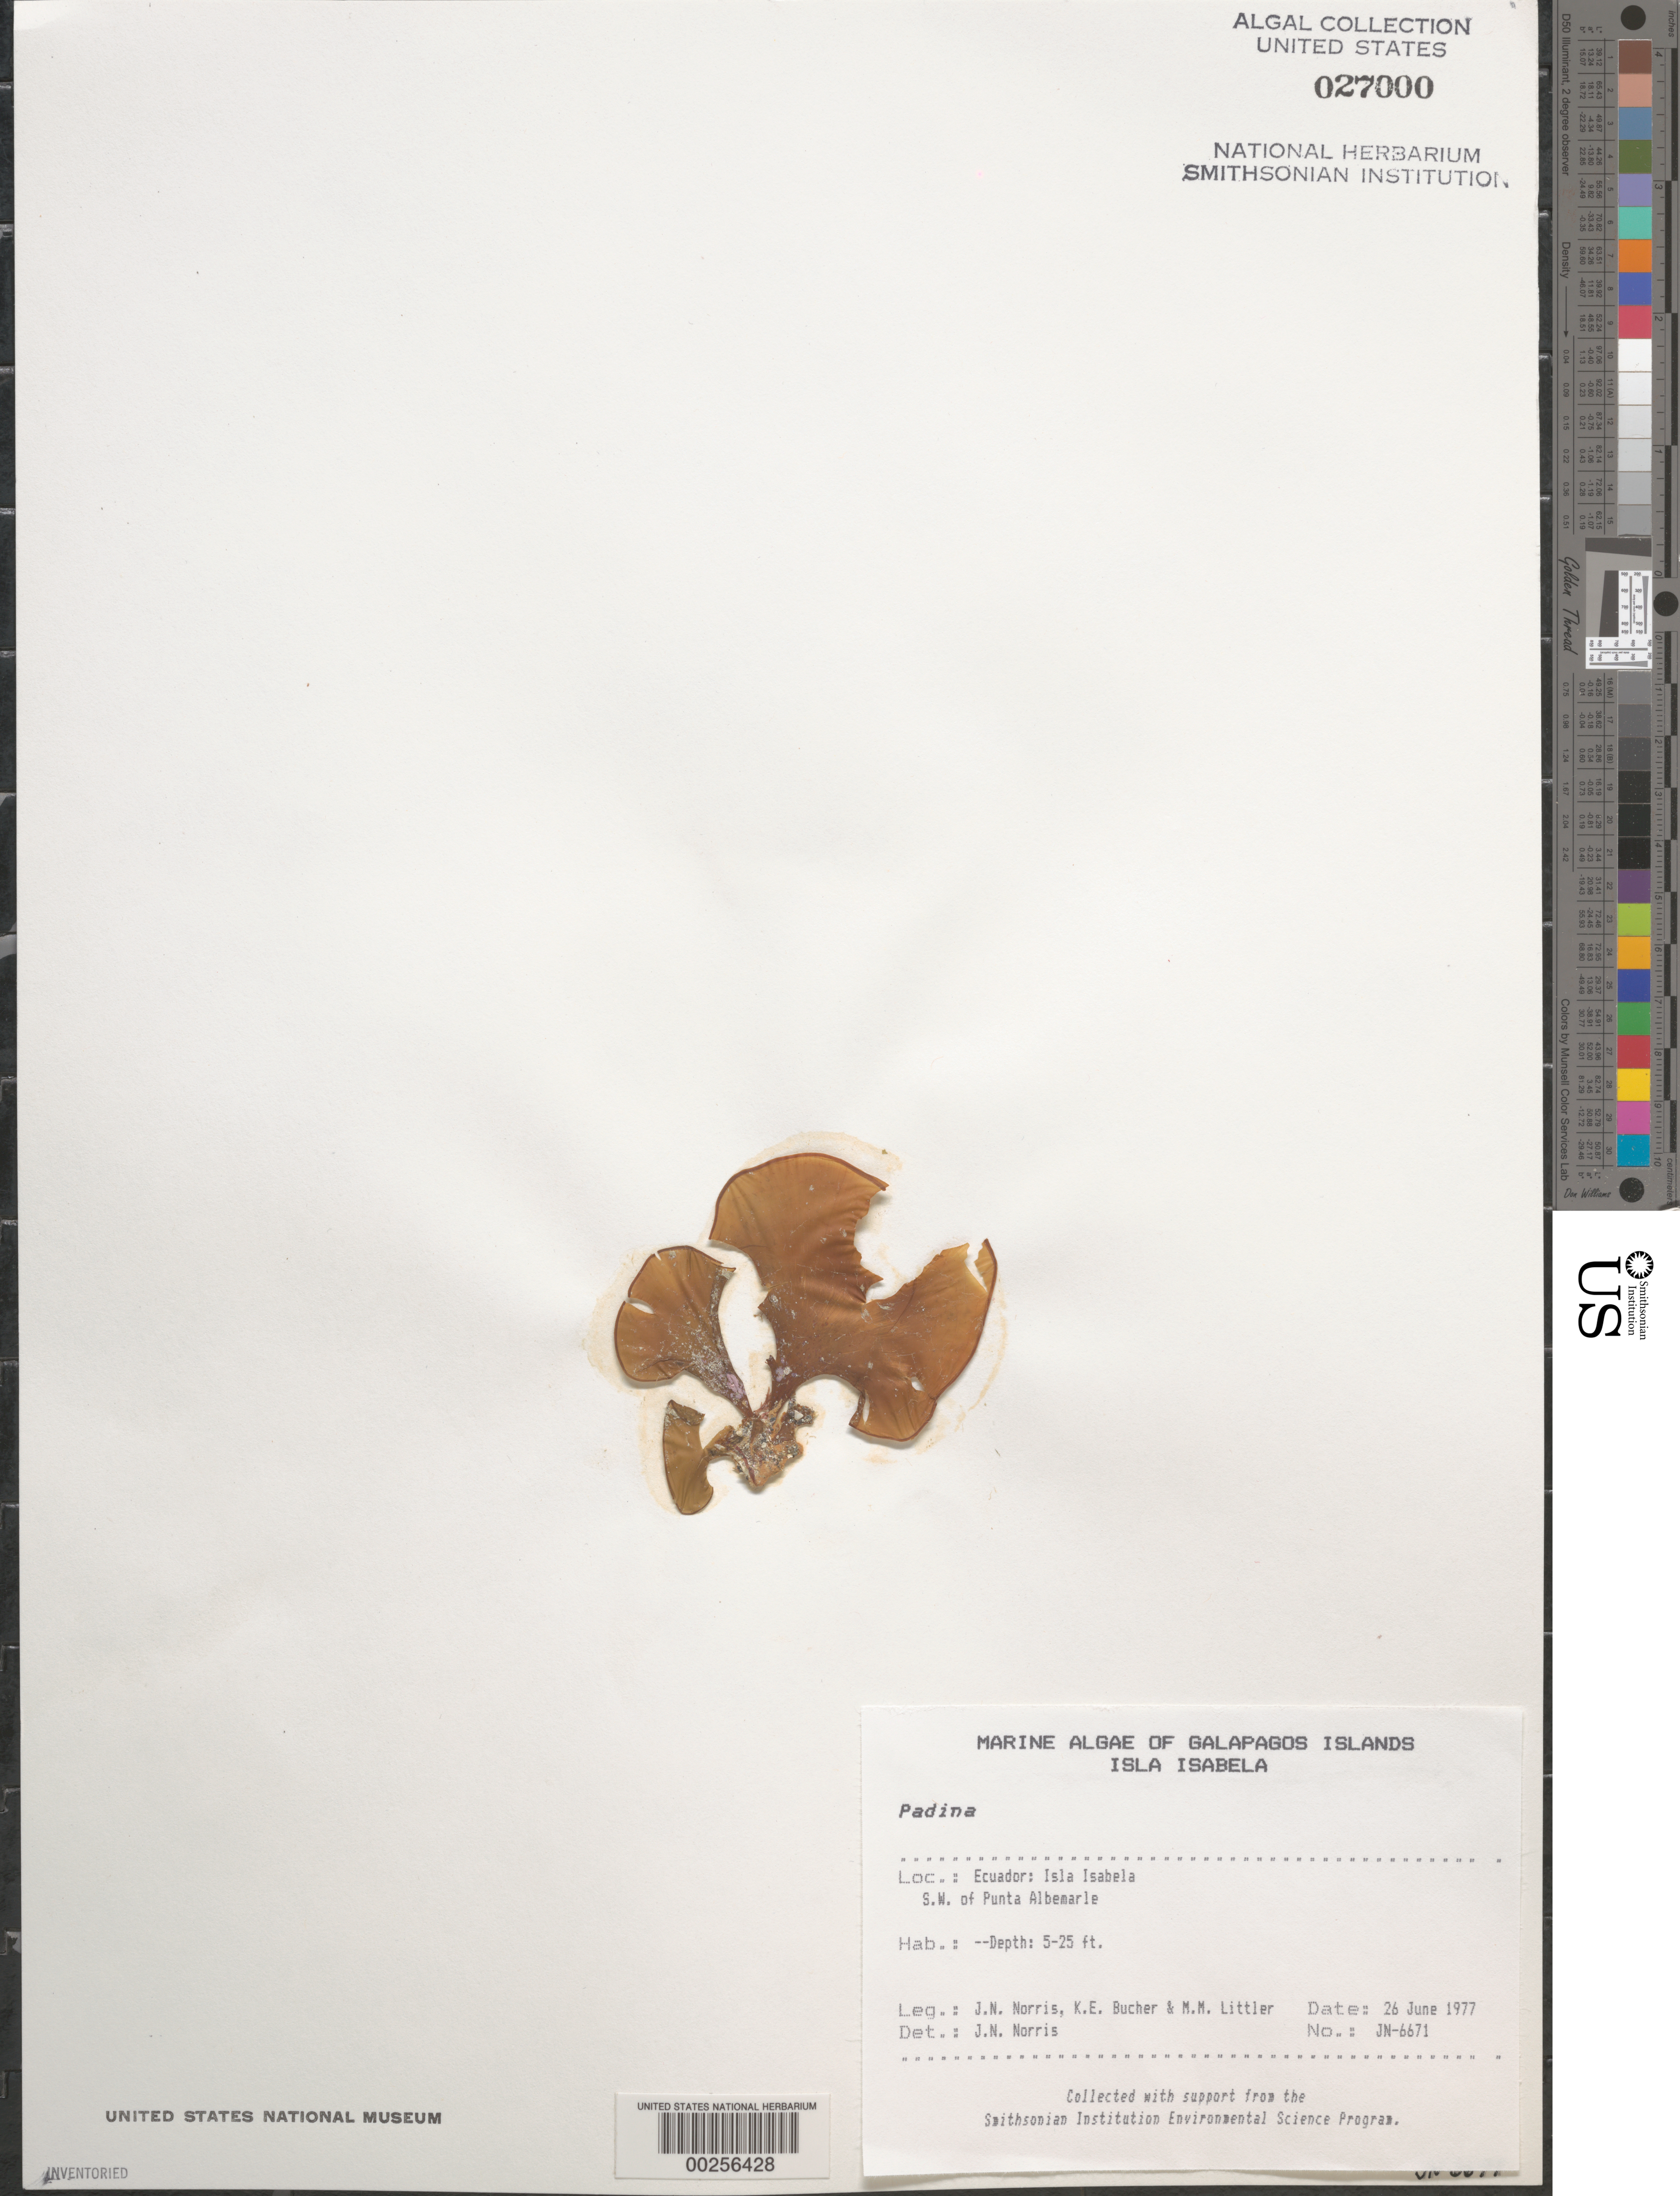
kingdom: Chromista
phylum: Ochrophyta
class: Phaeophyceae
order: Dictyotales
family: Dictyotaceae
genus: Padina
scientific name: Padina sp.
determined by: Norris, James N.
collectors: J. N. Norris, K. E. Bucher & M. M. Littler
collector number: JN-6671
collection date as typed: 26 Jun 1977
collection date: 1977-06-26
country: Ecuador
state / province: Colón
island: Isabela [Albemarle]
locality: Southwest of Punta Albemarle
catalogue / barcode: US 27000